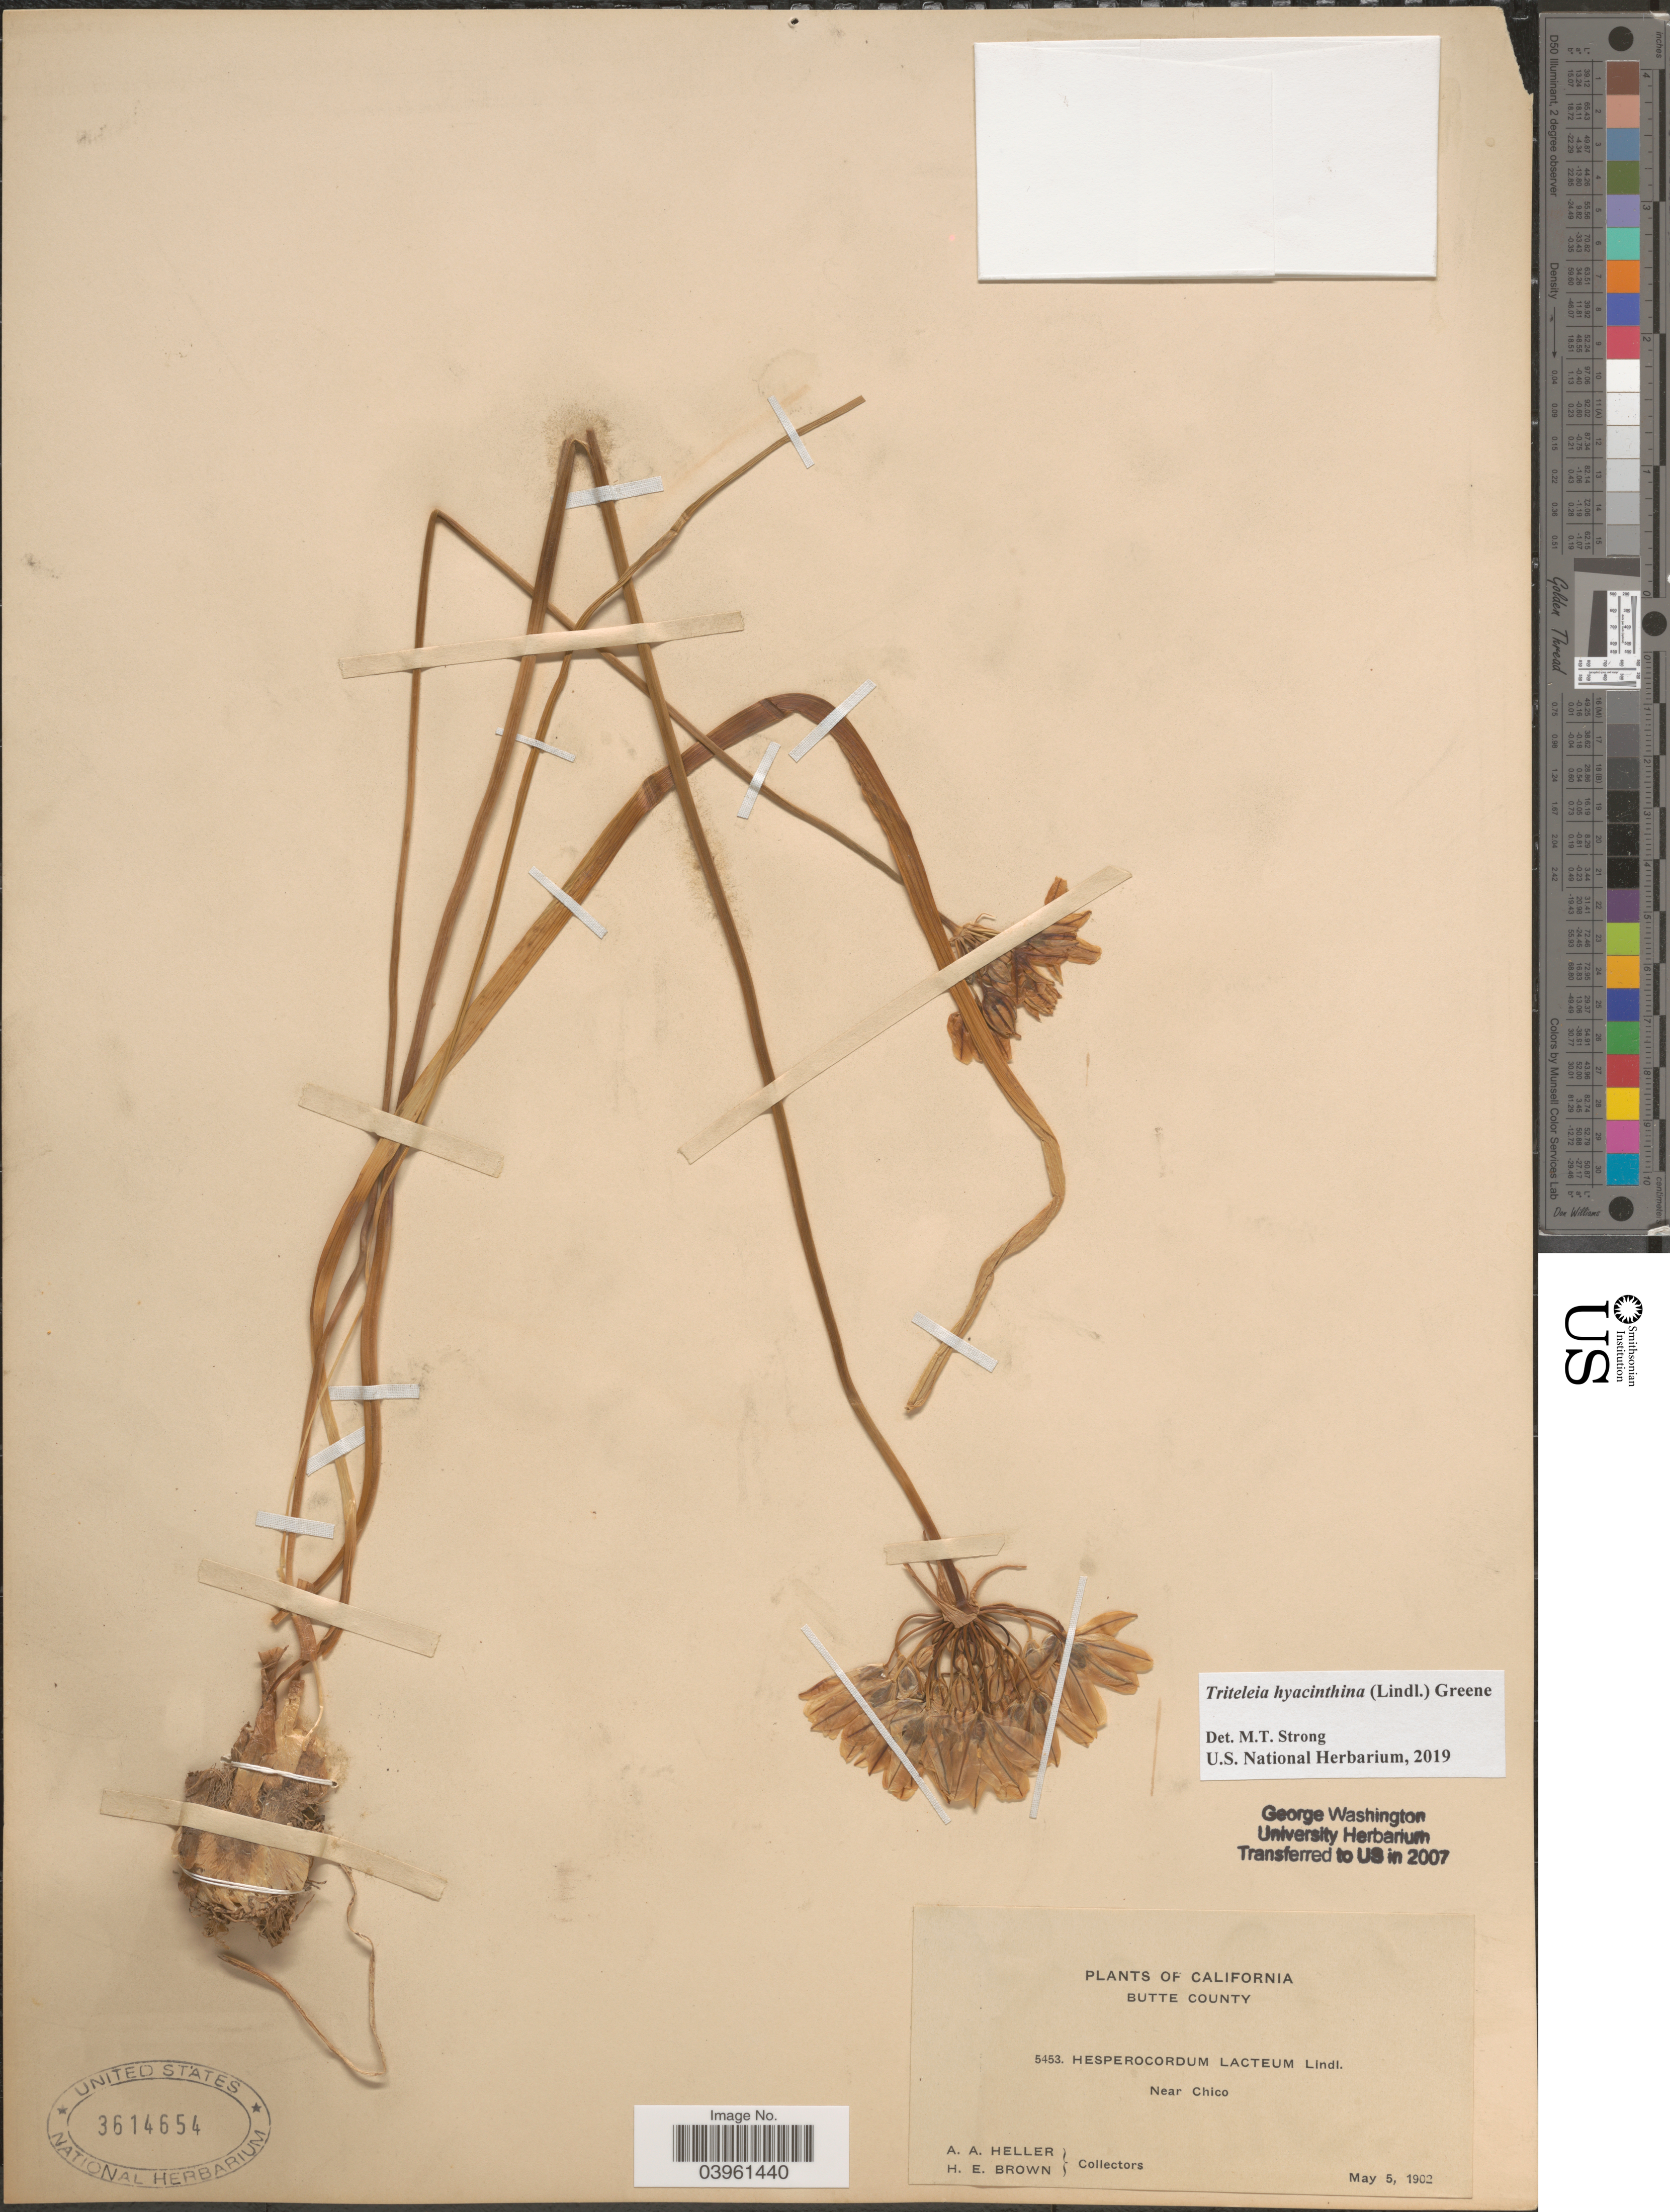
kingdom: Plantae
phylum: Tracheophyta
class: Liliopsida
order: Asparagales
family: Asparagaceae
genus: Triteleia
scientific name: Triteleia hyacinthina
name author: (Lindl.) Greene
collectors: A. A. Heller & H. E. Brown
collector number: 5453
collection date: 1902-05-05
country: United States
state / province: California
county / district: Butte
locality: Butte County. Near Chico.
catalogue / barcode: US 3614654